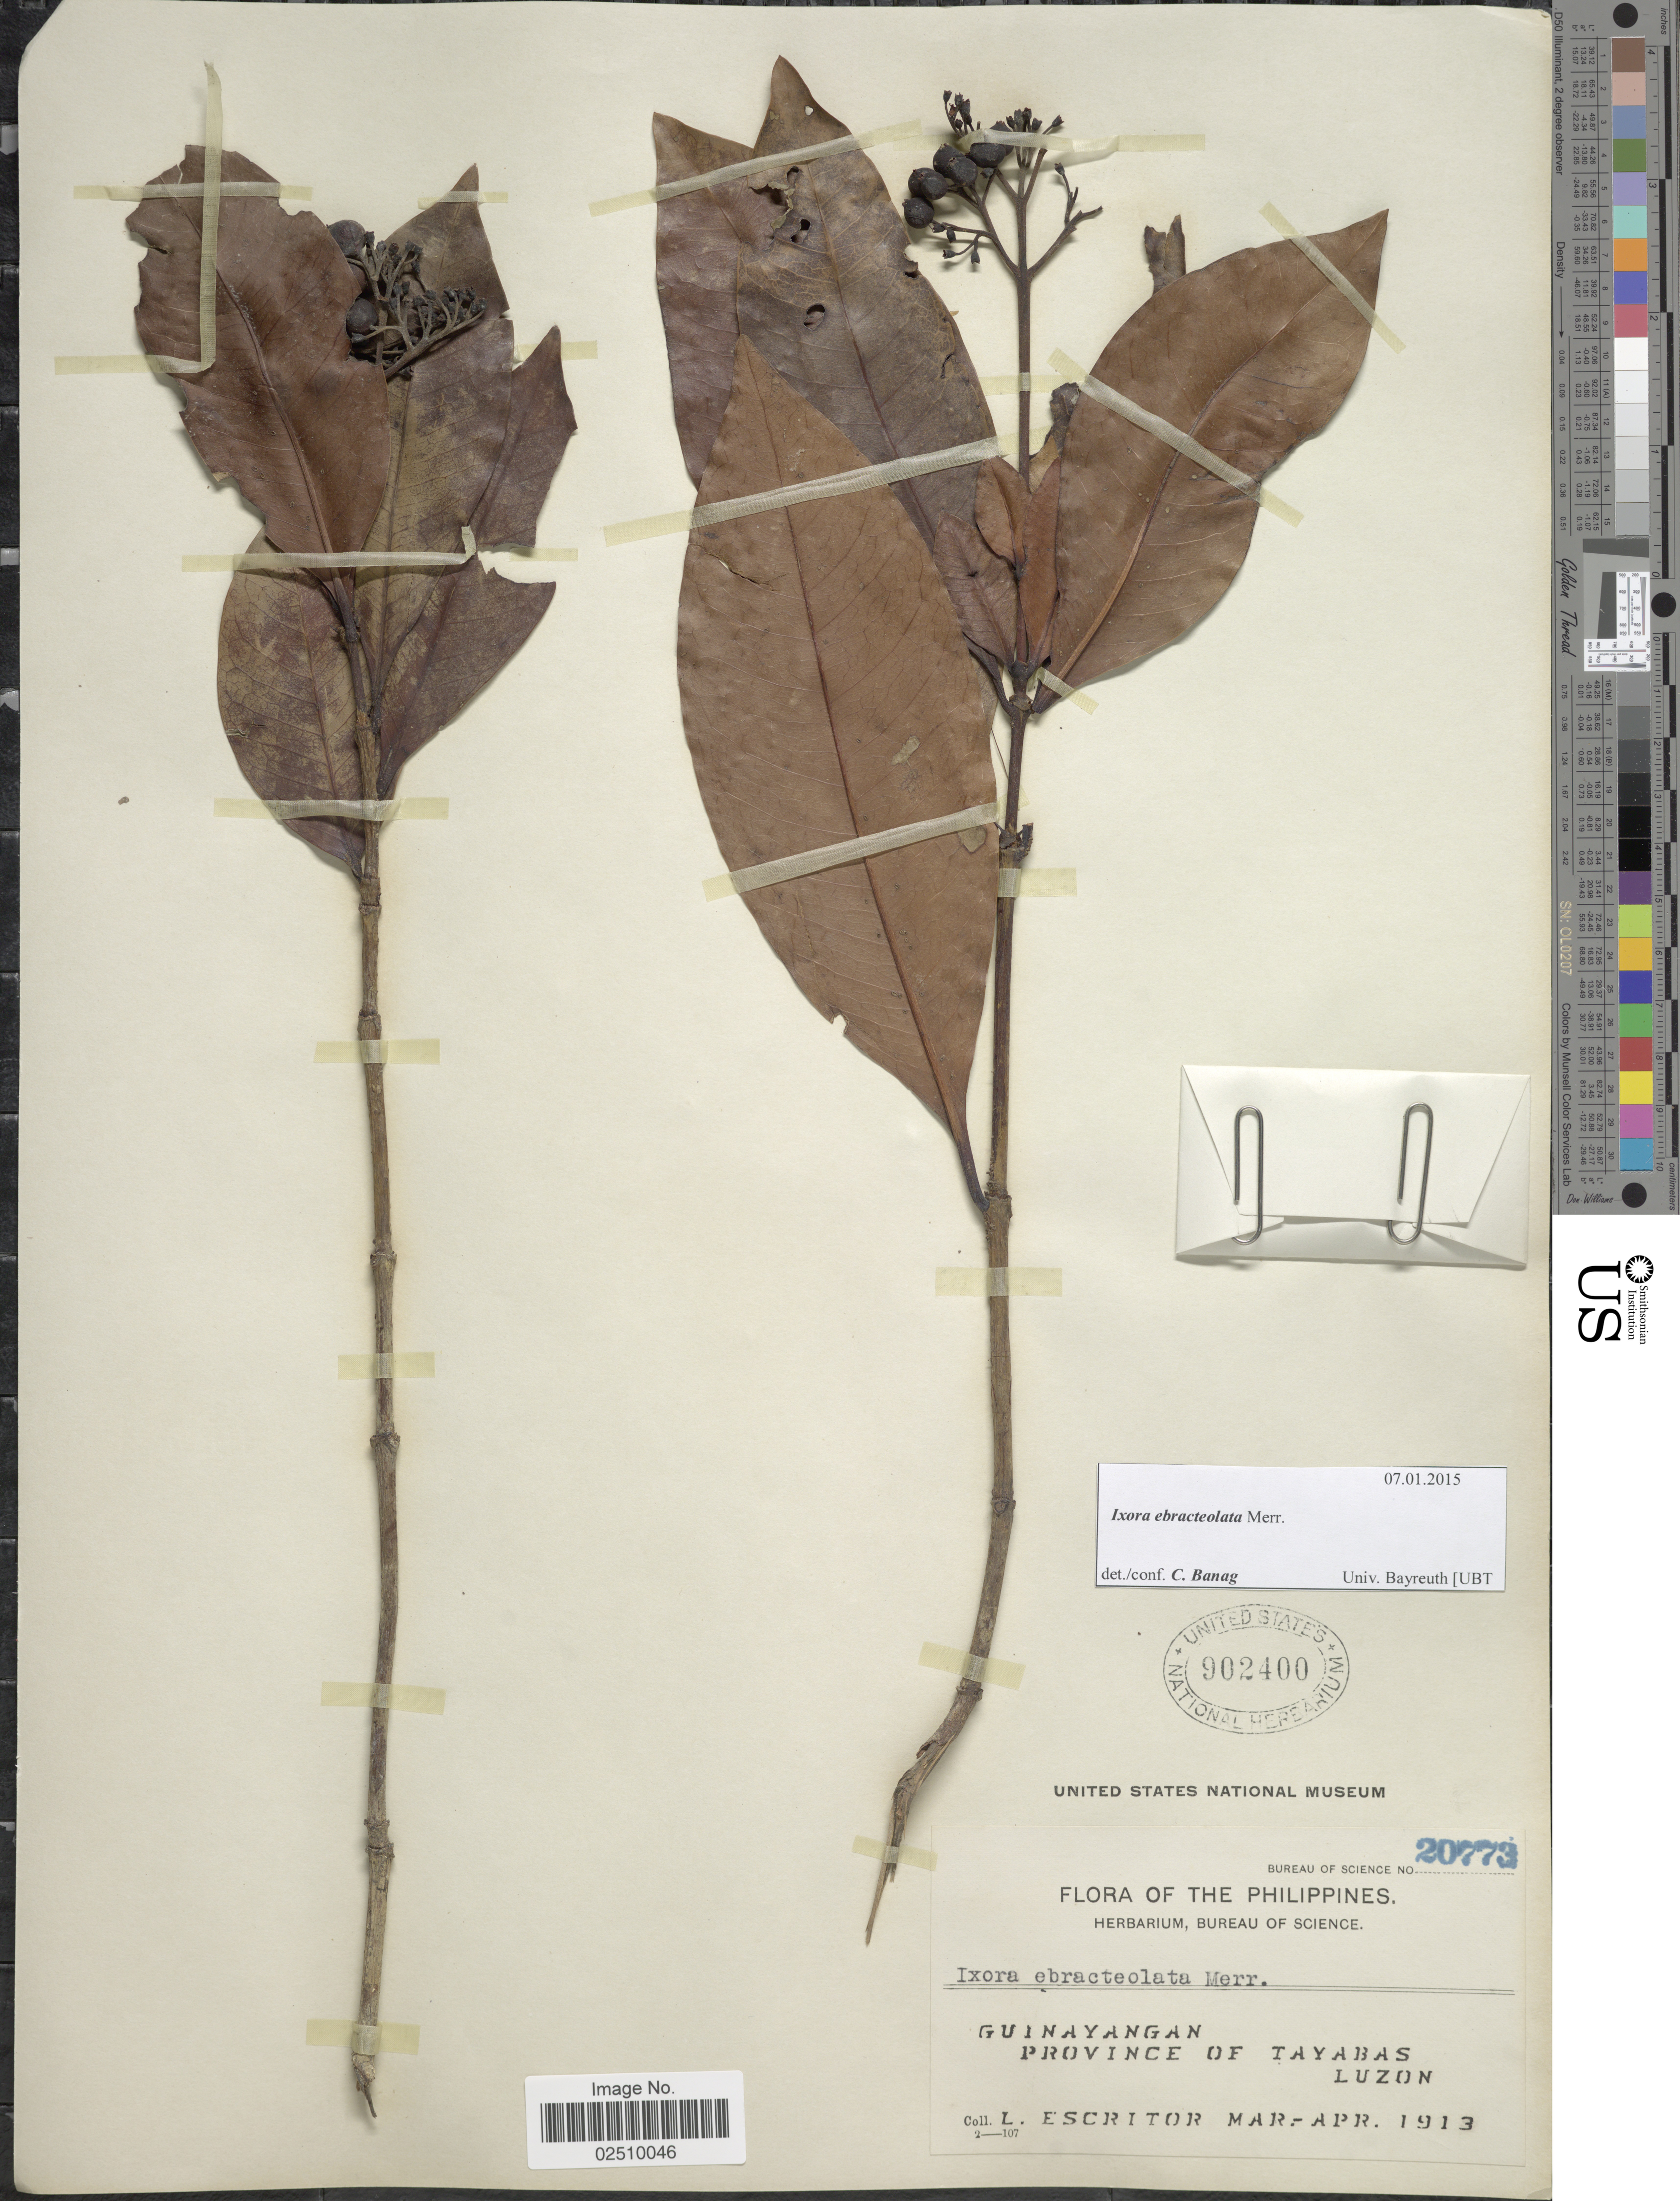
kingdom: Plantae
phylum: Tracheophyta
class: Magnoliopsida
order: Gentianales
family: Rubiaceae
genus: Ixora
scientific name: Ixora ebracteolata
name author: Merr.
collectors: L. Escritor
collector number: Bureau of Science 20773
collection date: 1913-03/1913-04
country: Philippines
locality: Guinayangan, Province of Tayabas, Luzon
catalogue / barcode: US 902400